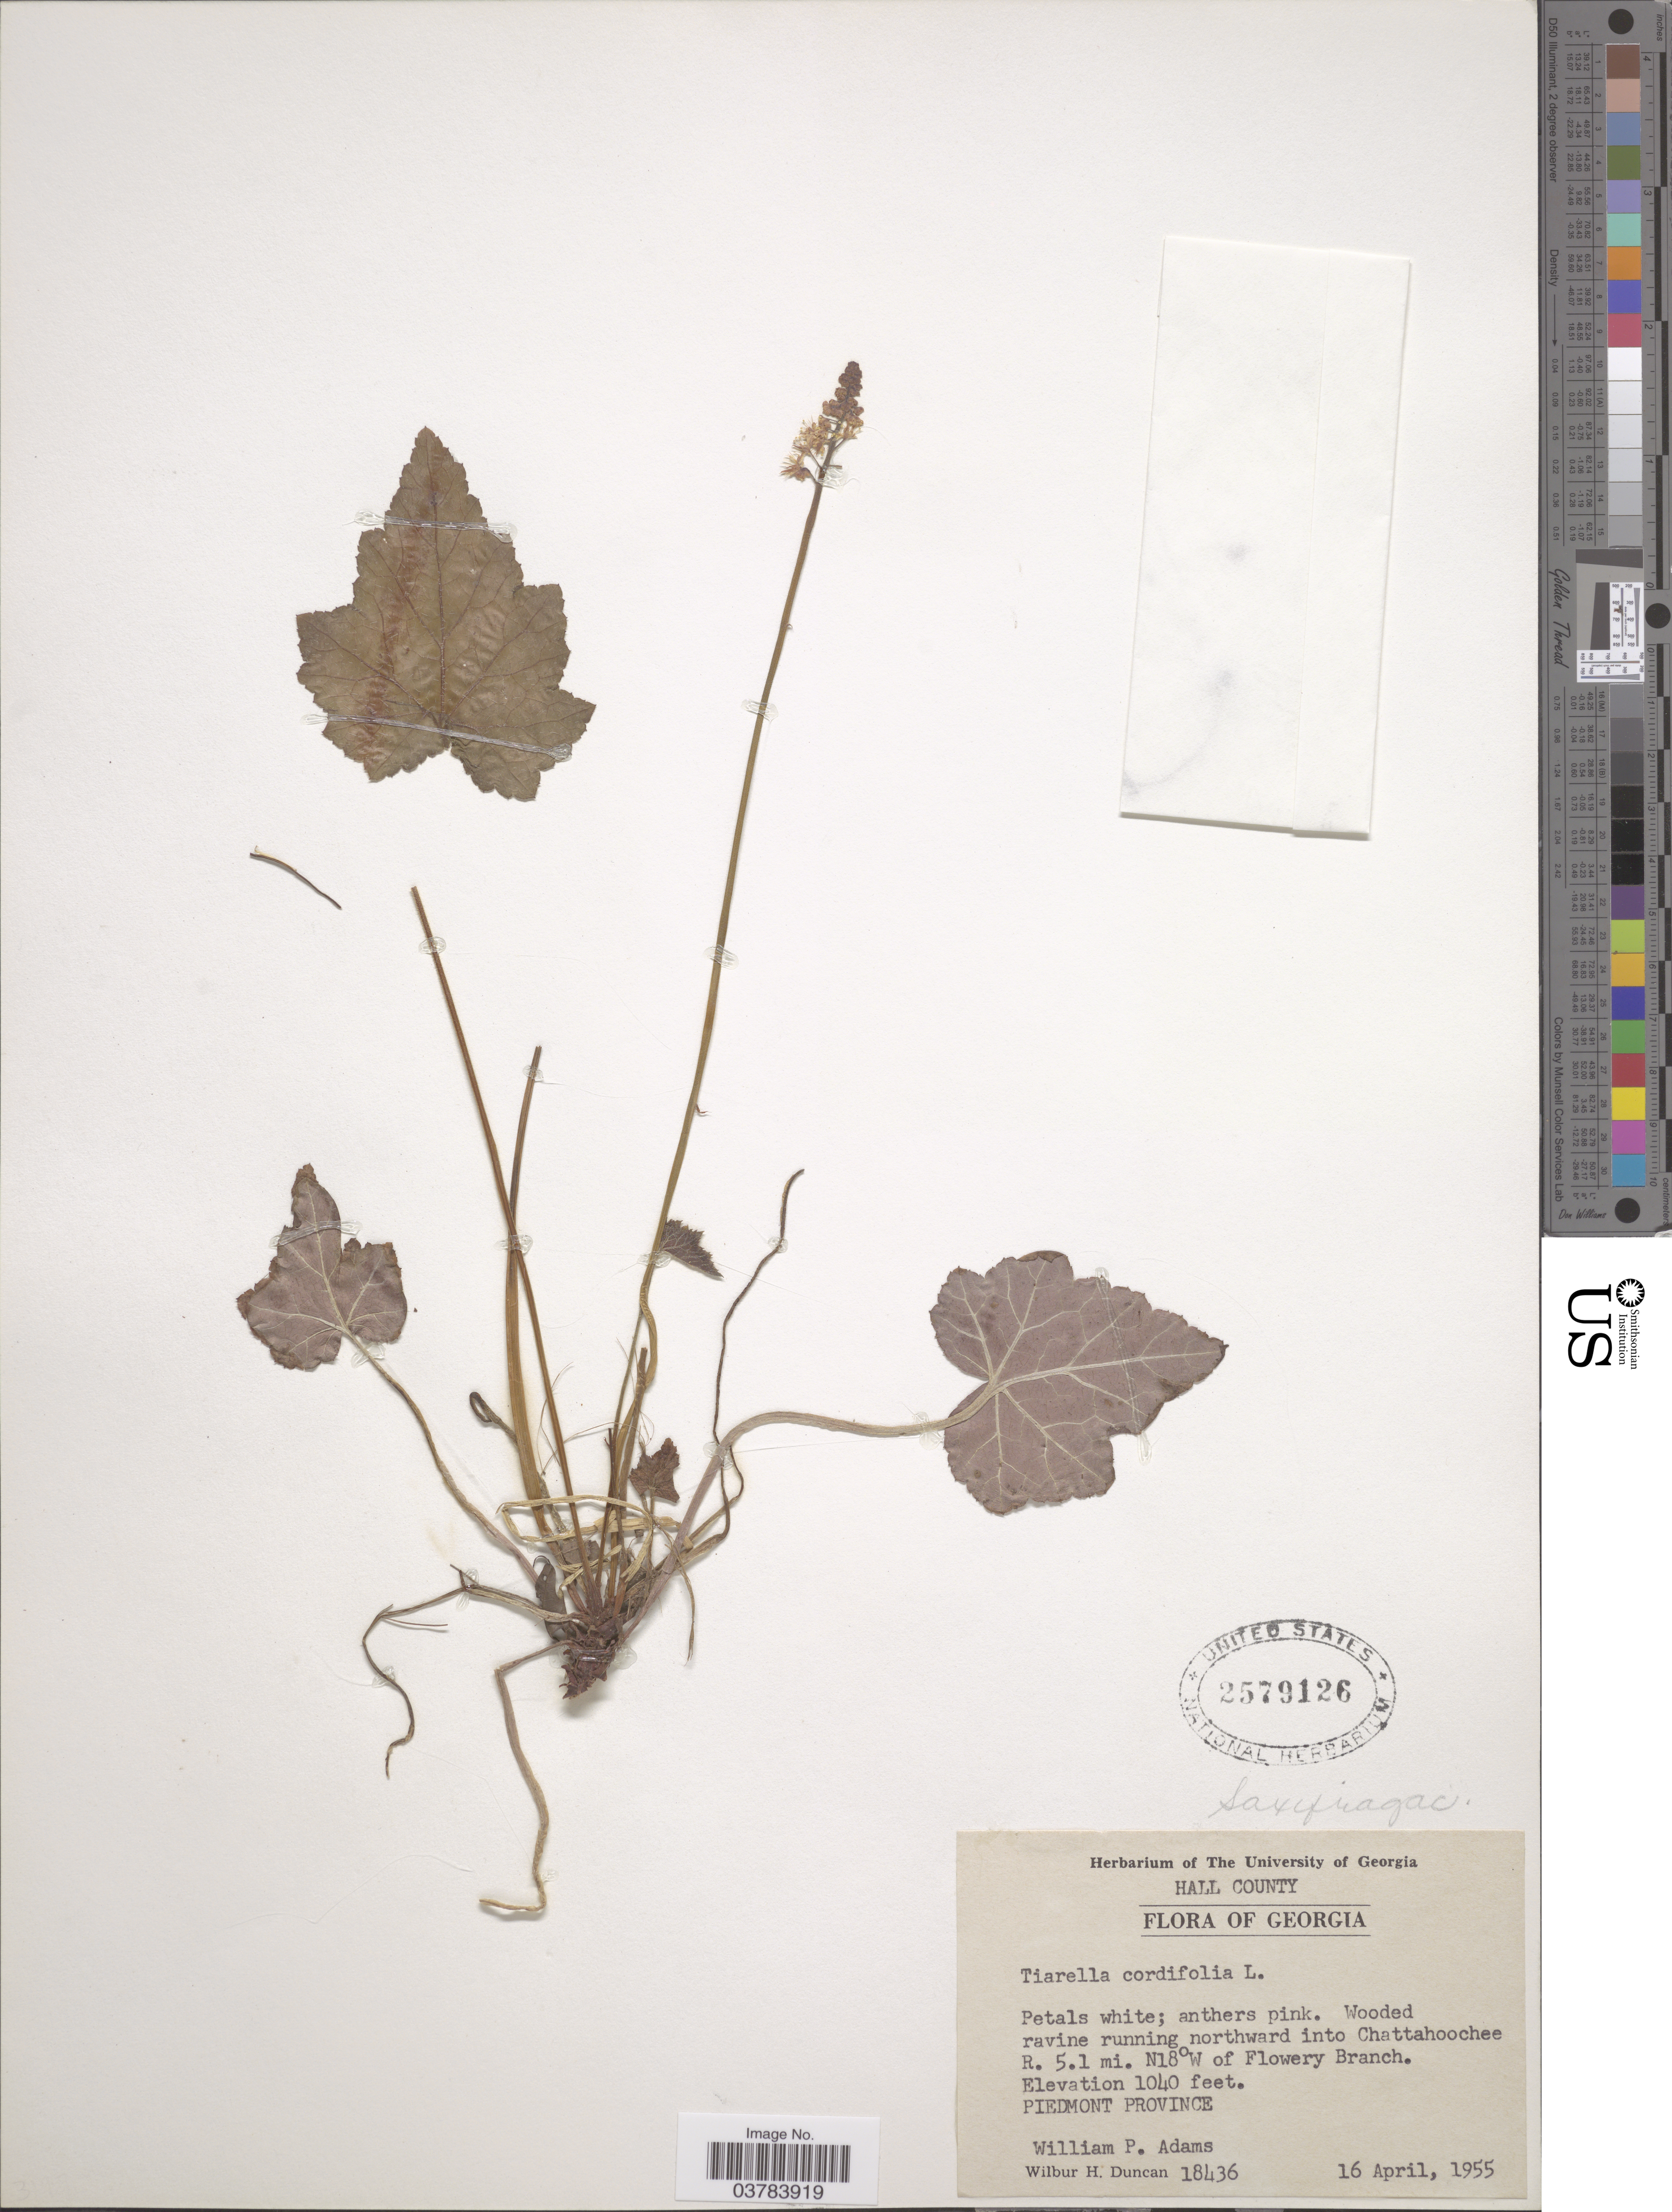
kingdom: Plantae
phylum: Tracheophyta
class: Magnoliopsida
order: Saxifragales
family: Saxifragaceae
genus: Tiarella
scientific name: Tiarella cordifolia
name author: L.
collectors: W. P. Adams & W. H. Duncan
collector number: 18436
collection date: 1955-04-16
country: United States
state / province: Georgia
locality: Hall County. Wooded ravine running northward into Chattahoochee R. 5.1 mi. Piedmont Province.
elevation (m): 317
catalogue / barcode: US 2579126